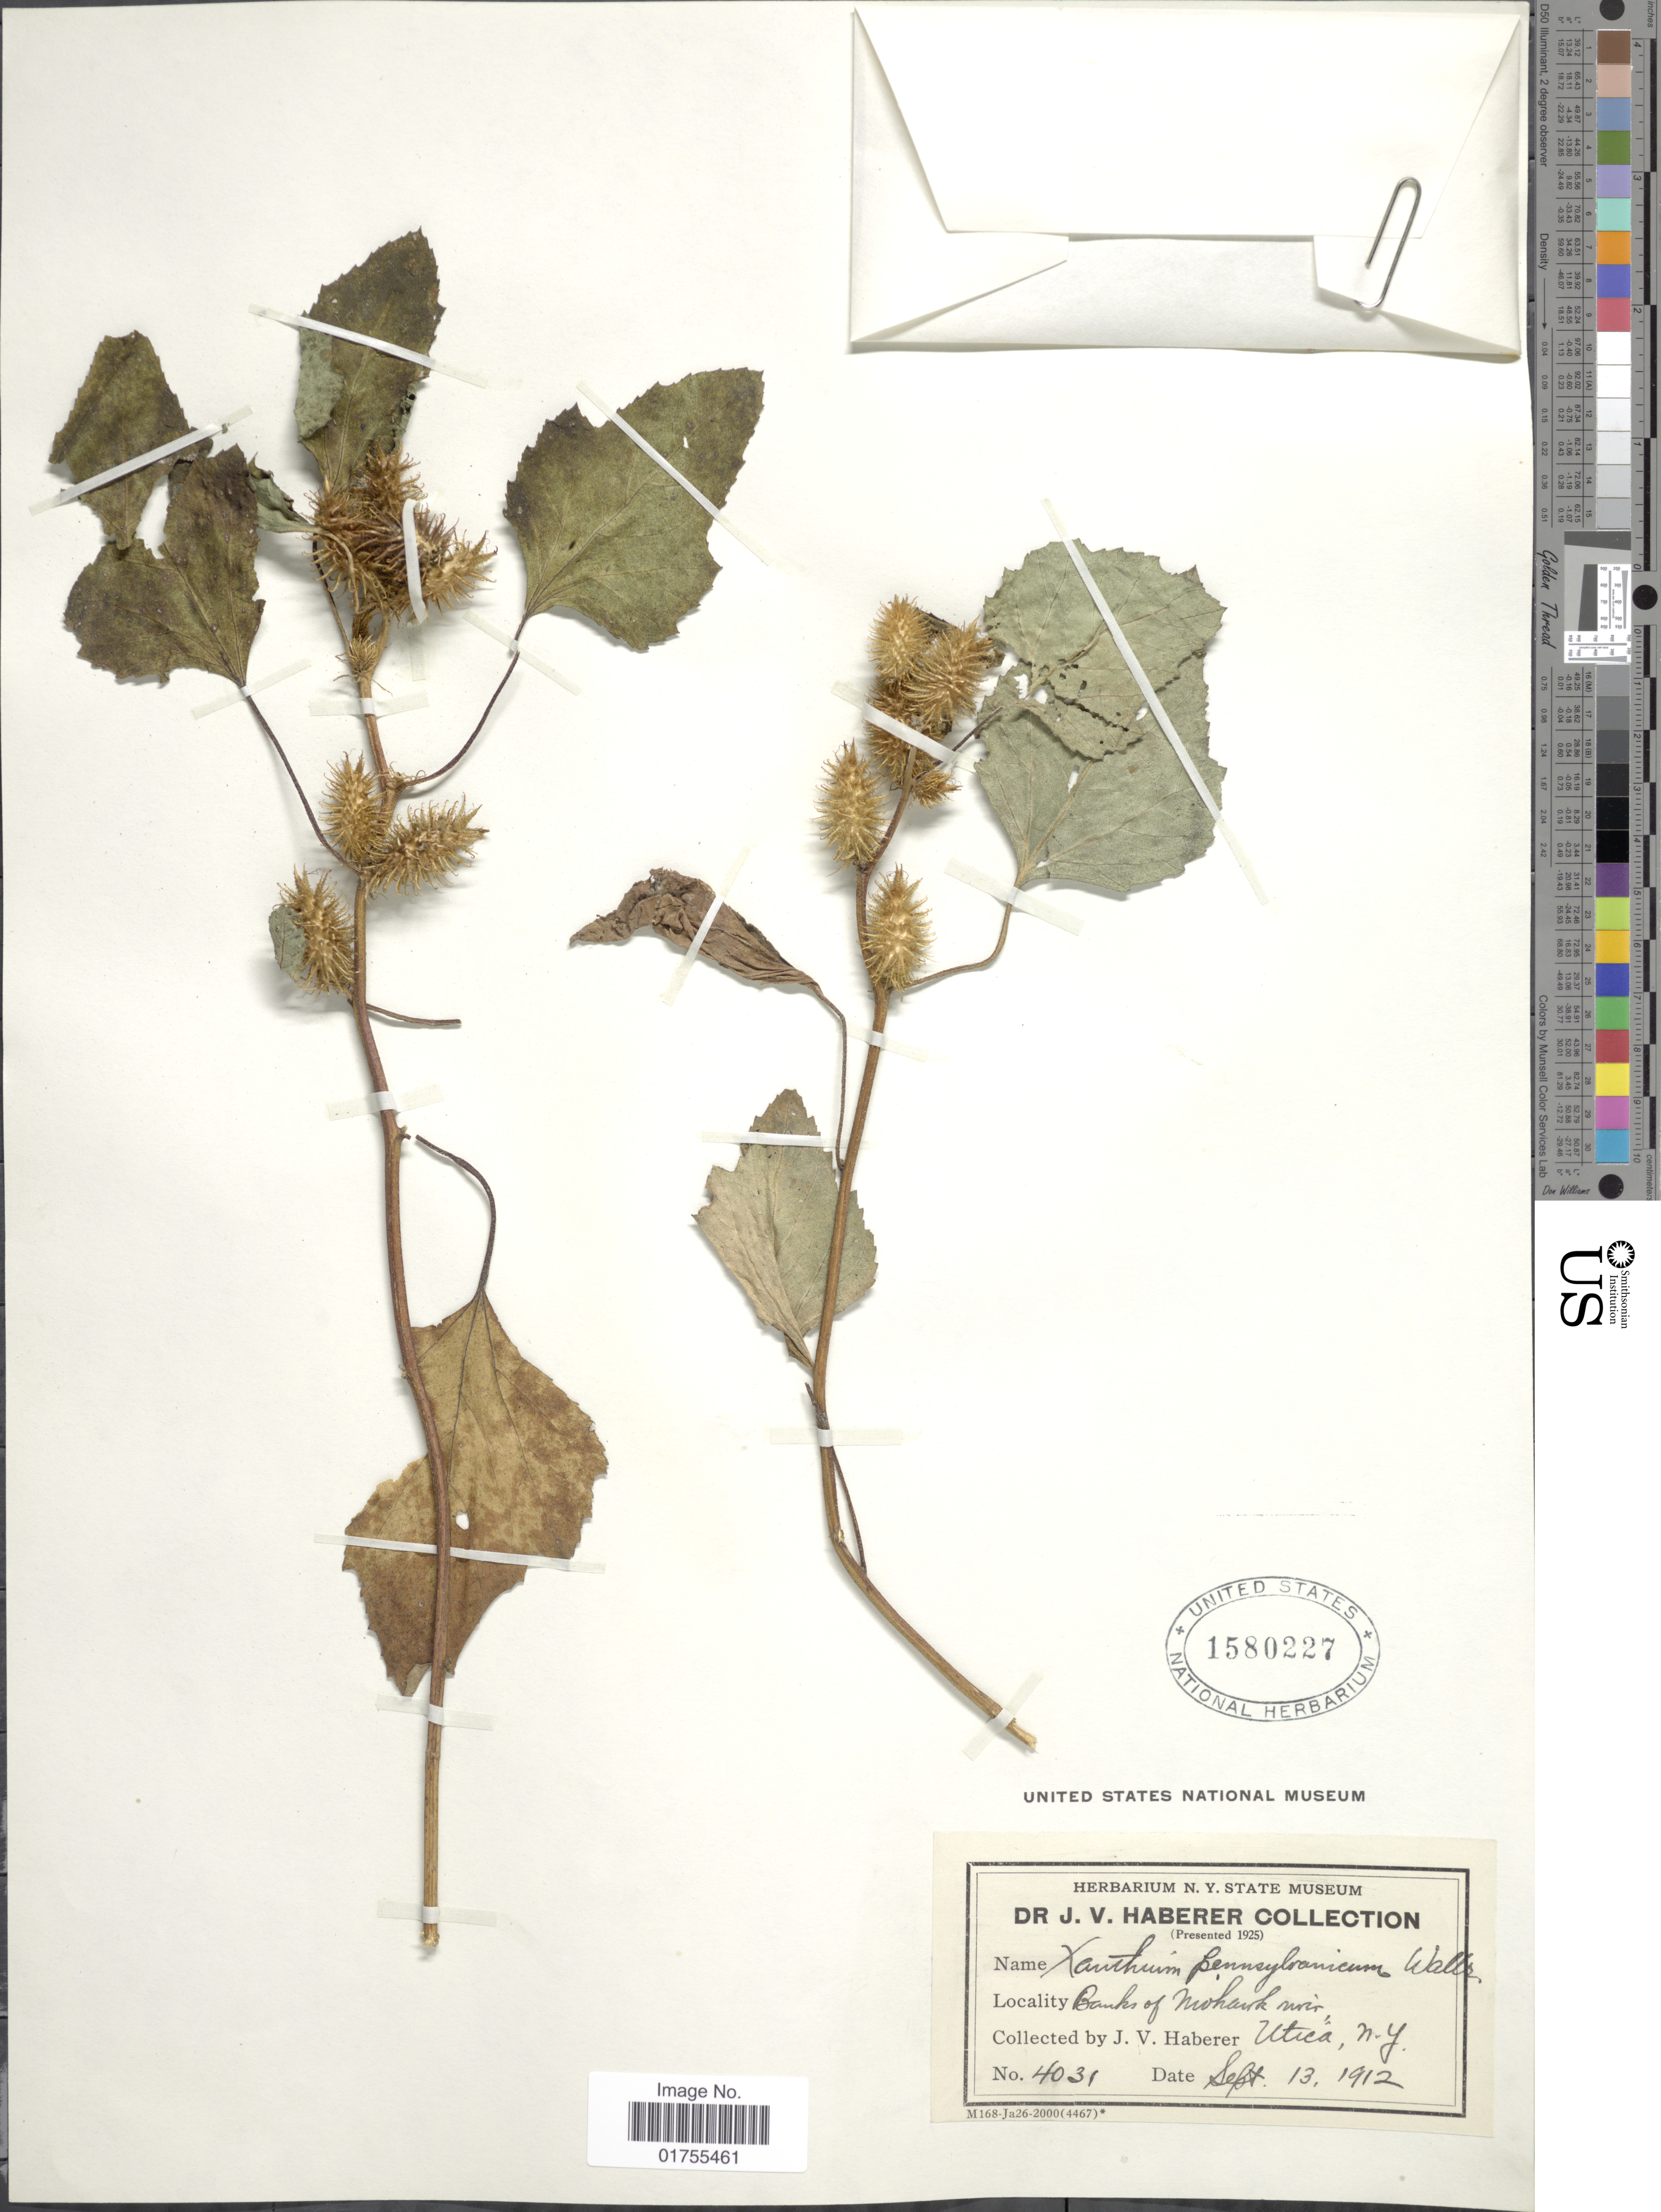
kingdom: Plantae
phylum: Tracheophyta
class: Magnoliopsida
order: Asterales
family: Asteraceae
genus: Xanthium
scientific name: Xanthium strumarium var. glabratum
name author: Mill.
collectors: J. V. Haberer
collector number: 4031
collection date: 1912-09-13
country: United States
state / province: New York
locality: Banks of Mohawk River, Utica, N.Y.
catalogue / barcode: US 1580227